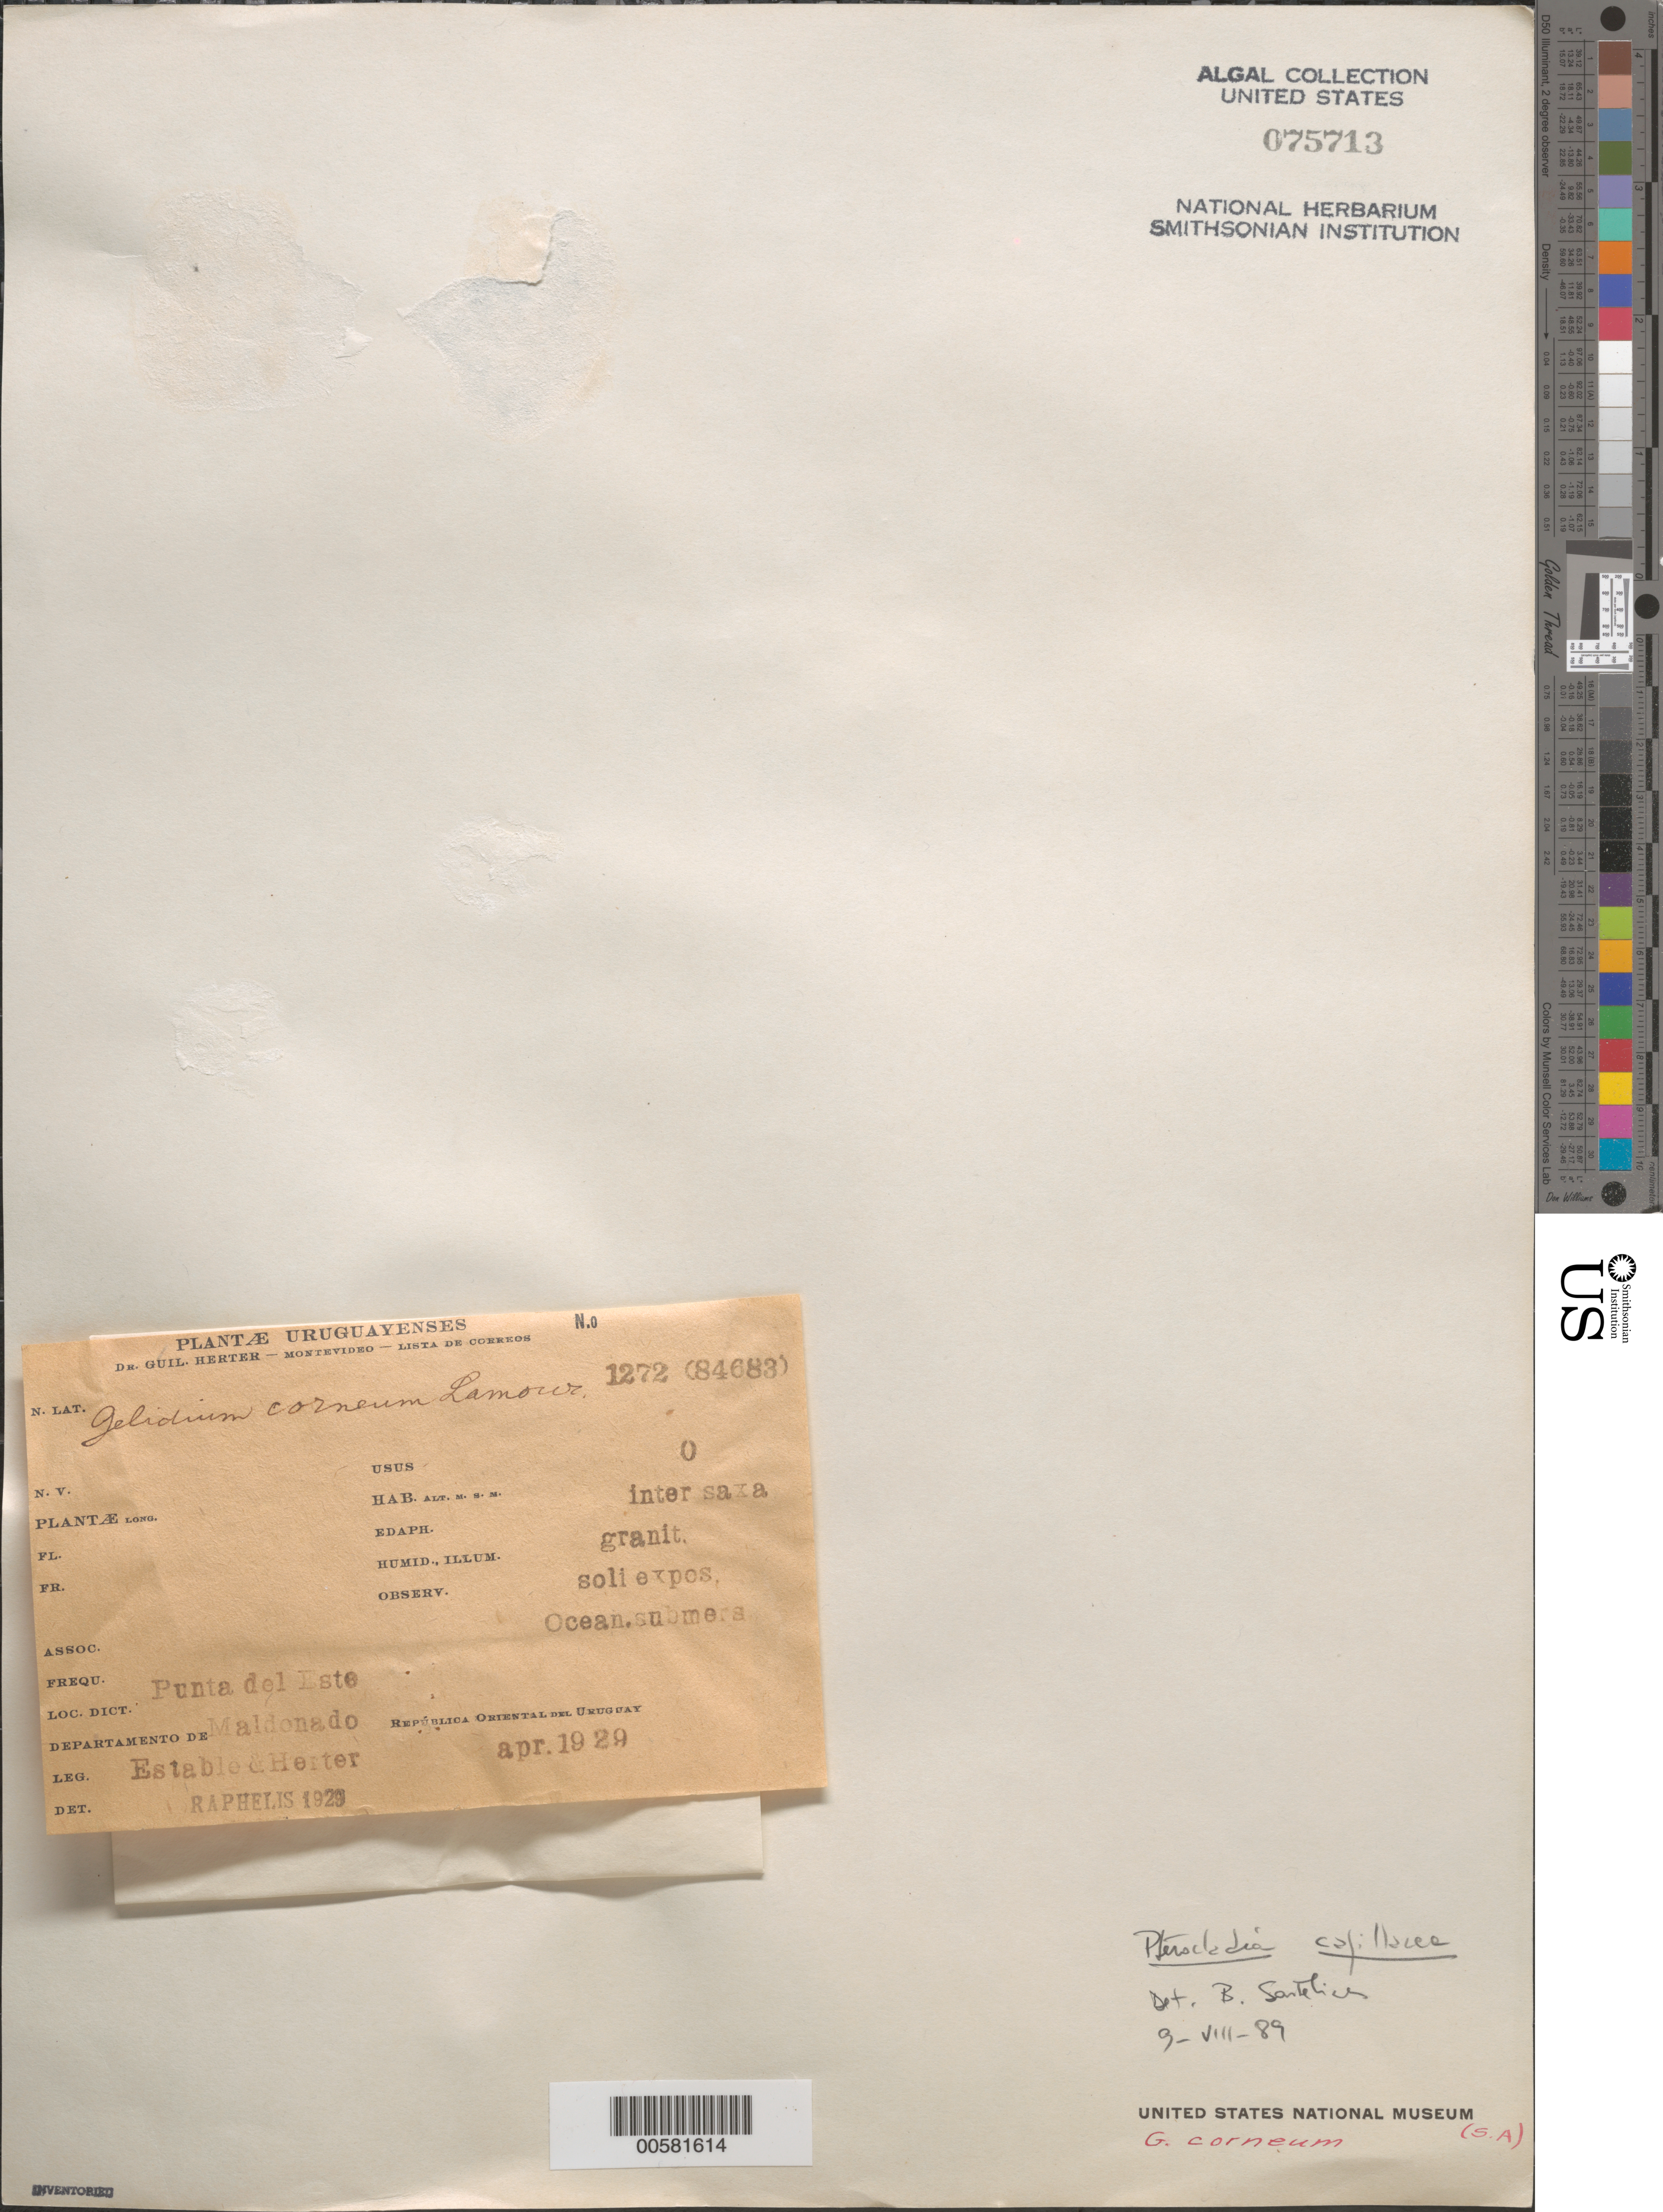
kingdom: Plantae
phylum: Rhodophyta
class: Florideophyceae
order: Gelidiales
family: Pterocladiaceae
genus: Pterocladiella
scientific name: Pterocladiella capillacea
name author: (S.G. Gmel.) Santelices & Hommers.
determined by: Algae name updating Project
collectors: -. Estable & W. G. Herter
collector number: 1272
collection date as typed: Apr 1929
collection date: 1929-04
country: Uruguay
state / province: Maldonado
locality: Punta del Este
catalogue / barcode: US 75713